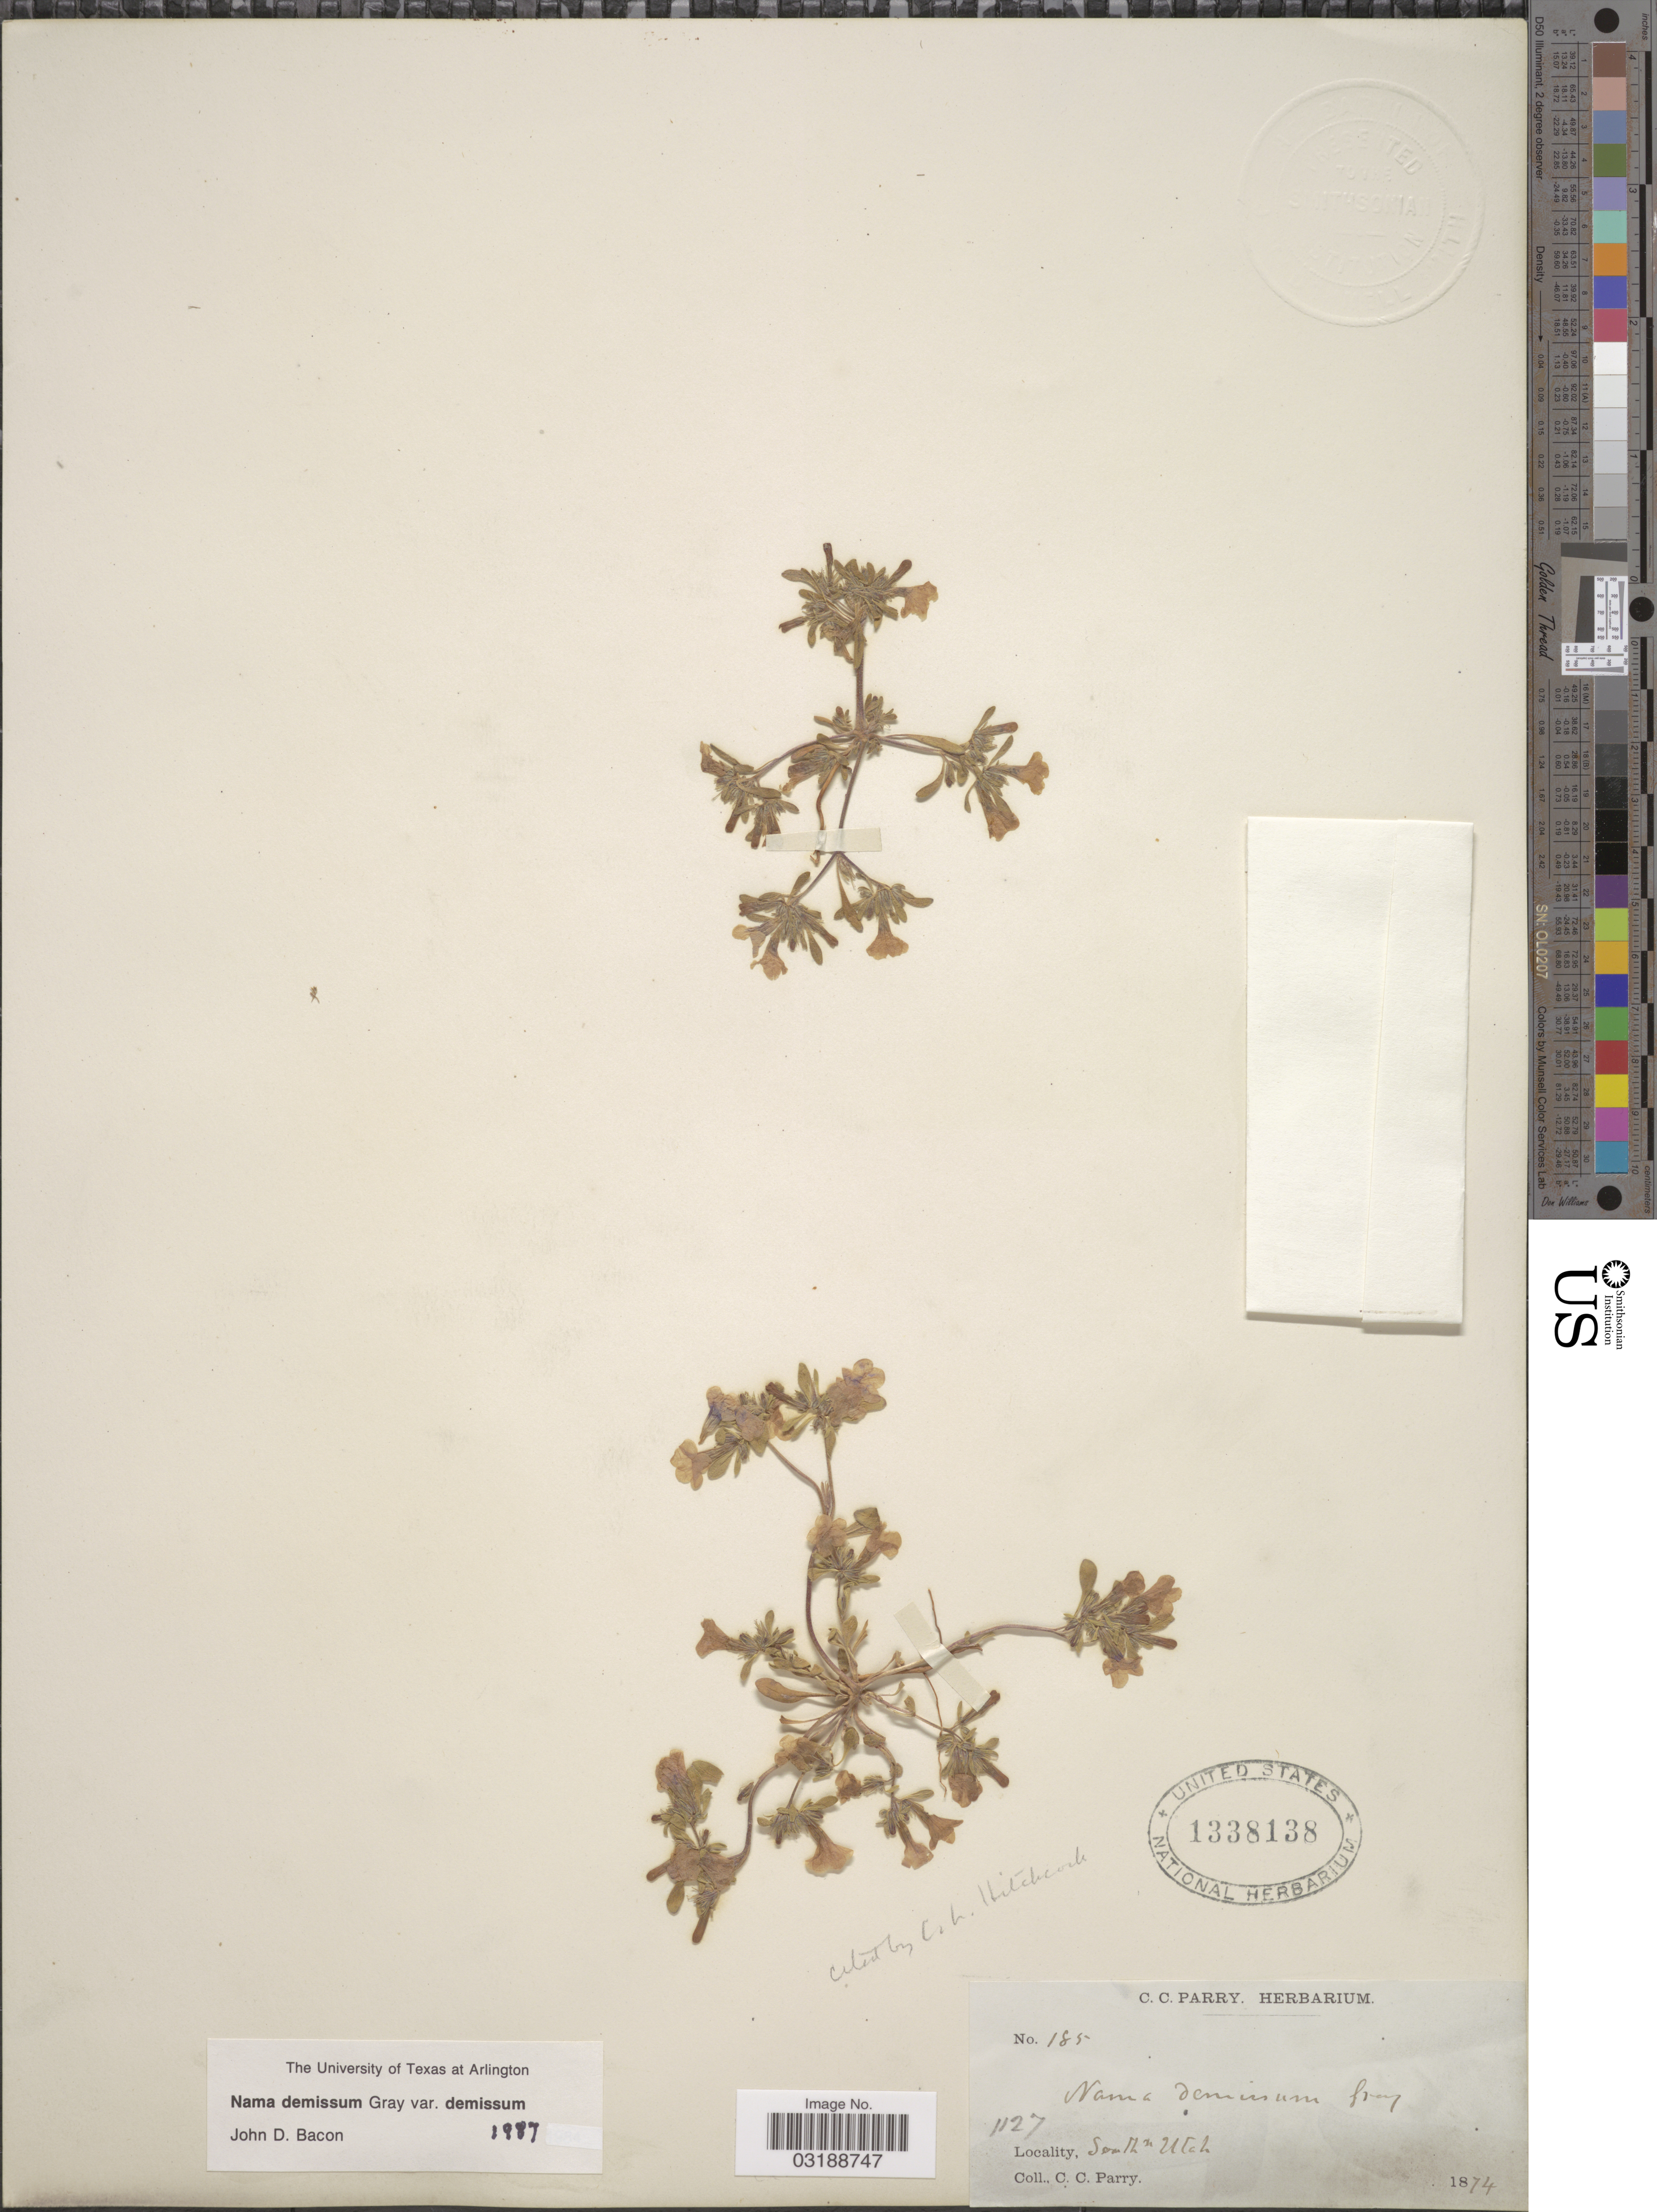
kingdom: Plantae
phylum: Tracheophyta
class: Magnoliopsida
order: Boraginales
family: Namaceae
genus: Nama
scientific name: Nama demissa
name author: A. Gray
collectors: C. C. Parry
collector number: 185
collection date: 1874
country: United States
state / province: Utah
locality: South Utah.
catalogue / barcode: US 1338138